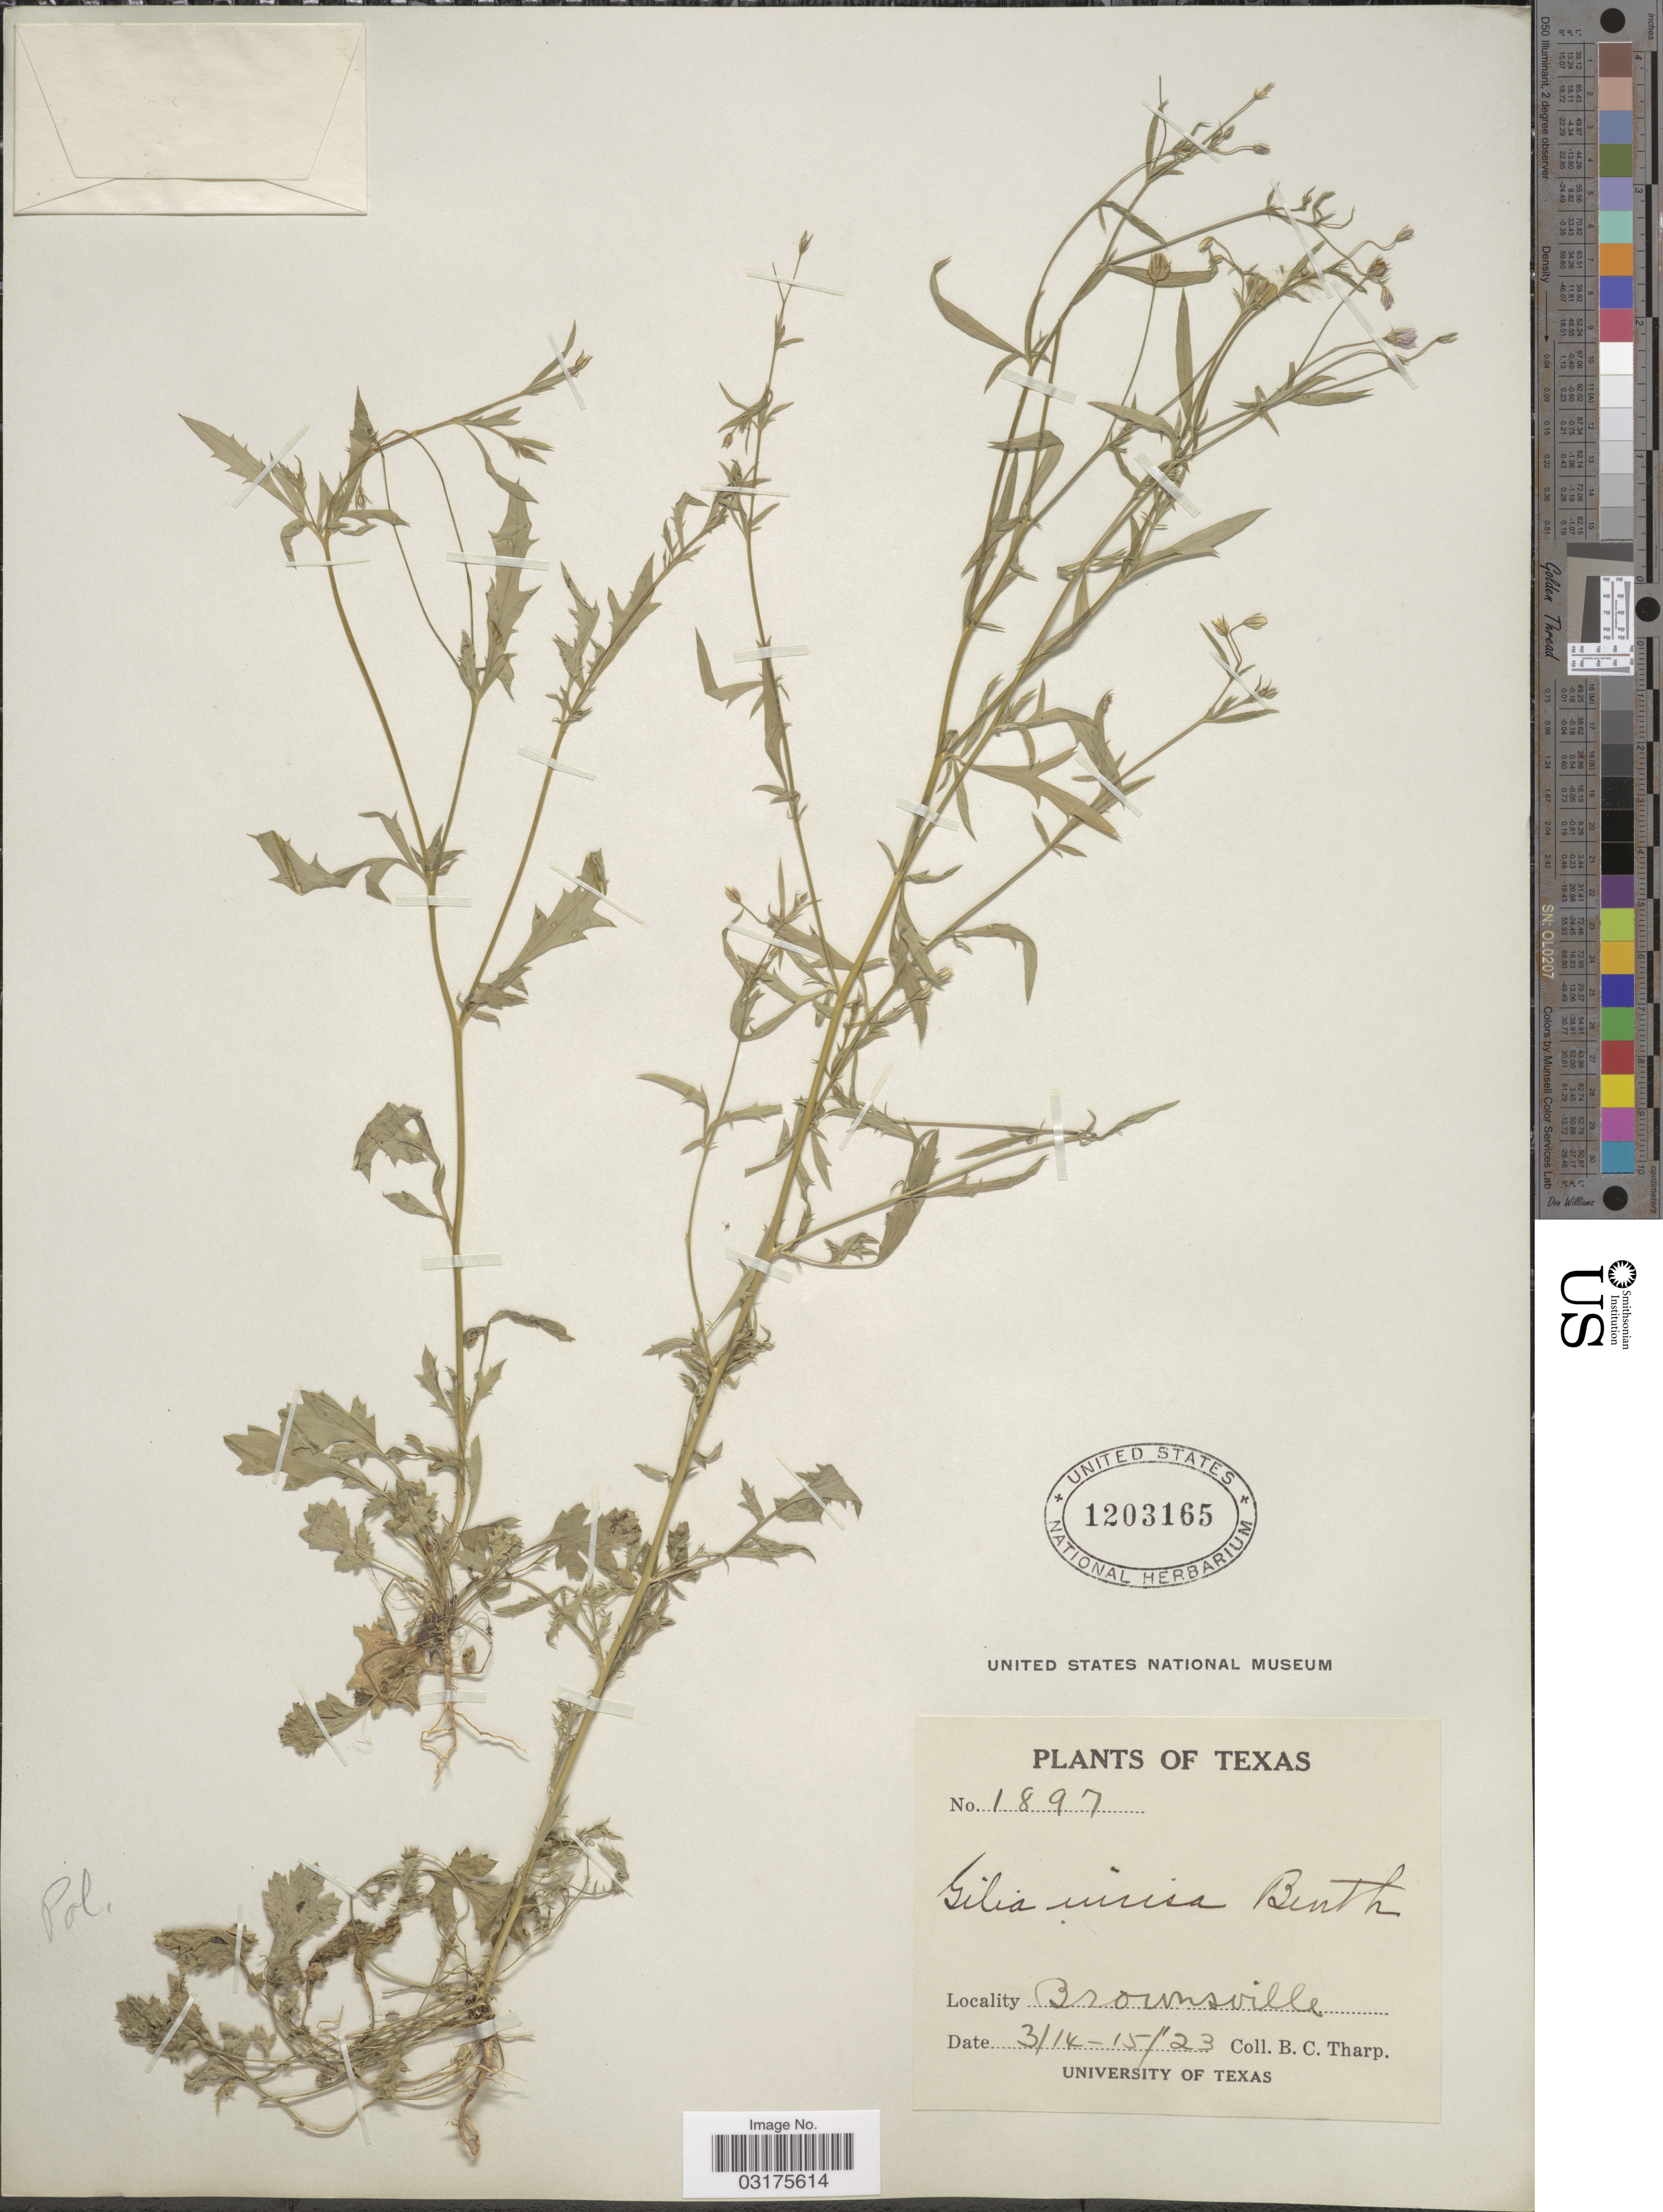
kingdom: Plantae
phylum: Tracheophyta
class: Magnoliopsida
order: Ericales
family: Polemoniaceae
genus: Giliastrum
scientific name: Giliastrum incisum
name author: (Benth.) J.M. Porter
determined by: Strong, Mark T., (BOT), Smithsonian Institution - National Museum of Natural History (UNITED STATES)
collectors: B. C. Tharp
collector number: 1897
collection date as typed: Transcribed d/m/y: 14/3/23 to 15/3/23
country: United States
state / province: Texas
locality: Brownsville.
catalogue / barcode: US 1203165